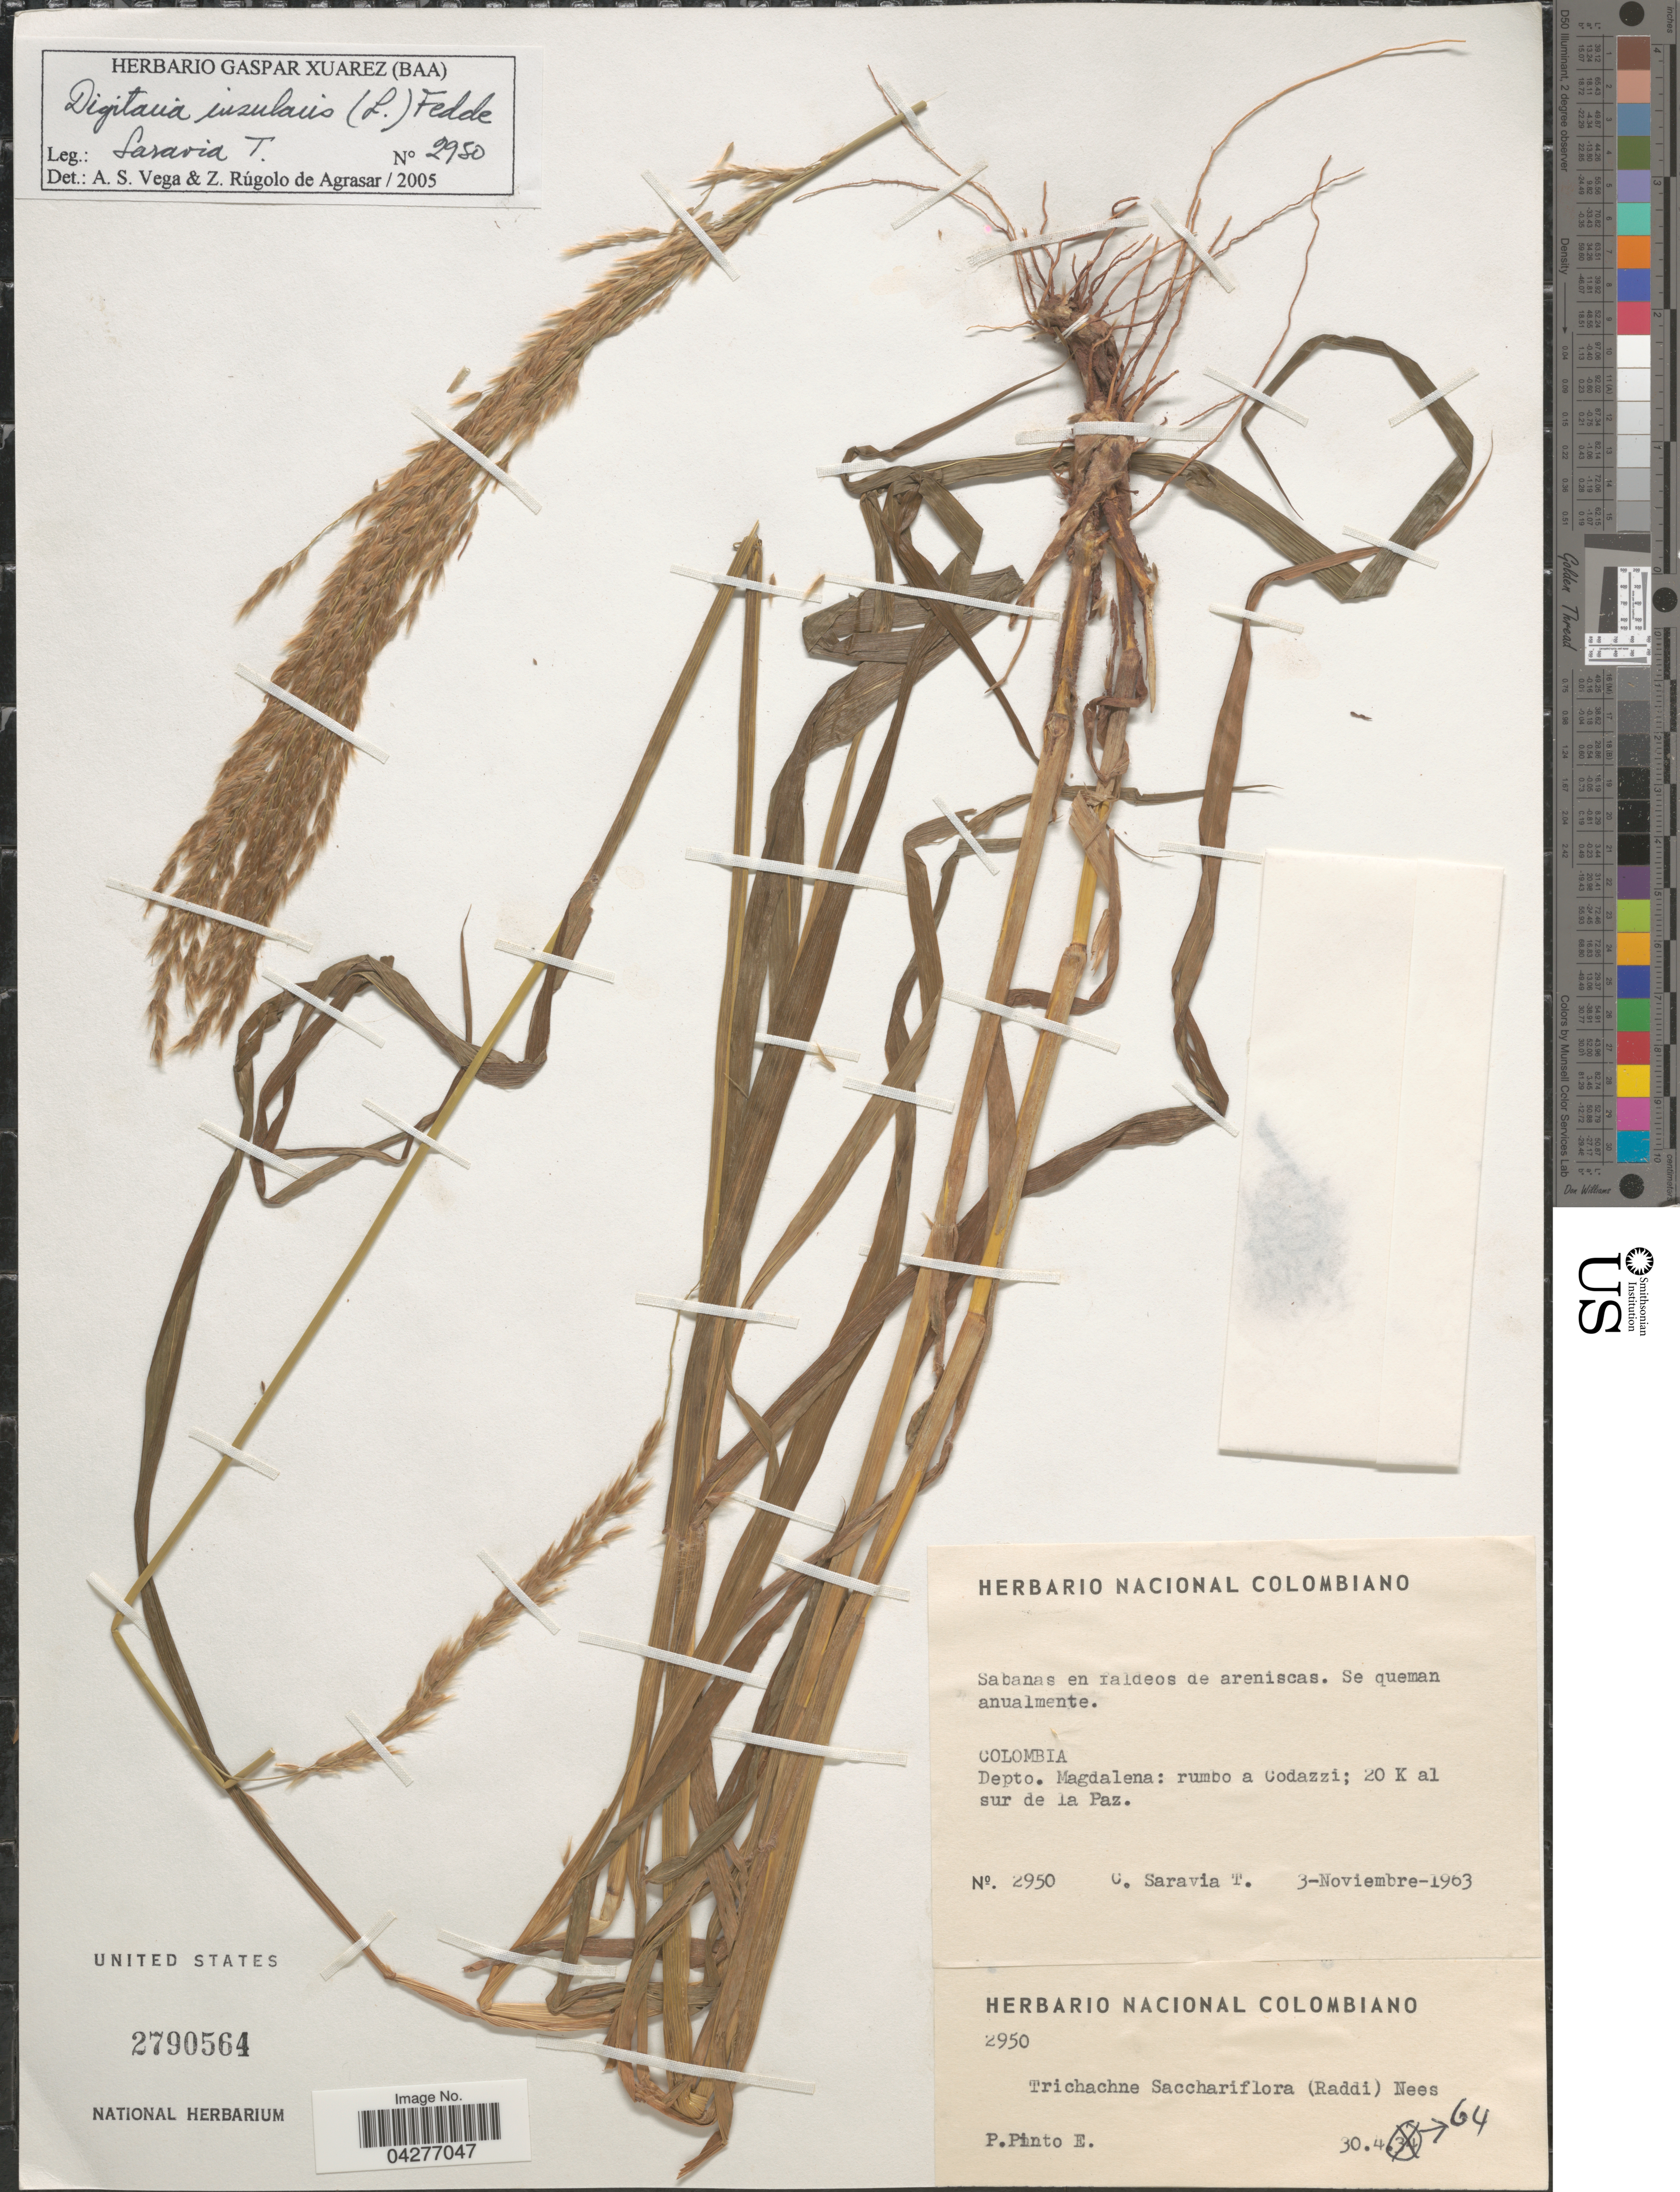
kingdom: Plantae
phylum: Tracheophyta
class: Liliopsida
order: Poales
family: Poaceae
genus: Digitaria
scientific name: Digitaria insularis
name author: (L.) Fedde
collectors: C. Saravia T.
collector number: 2950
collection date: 1963-11-03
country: Colombia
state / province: Magdalena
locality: Depto. Magdalena: rumbo a Codazzi; 20 K al sur de la Paz.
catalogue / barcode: US 2790564